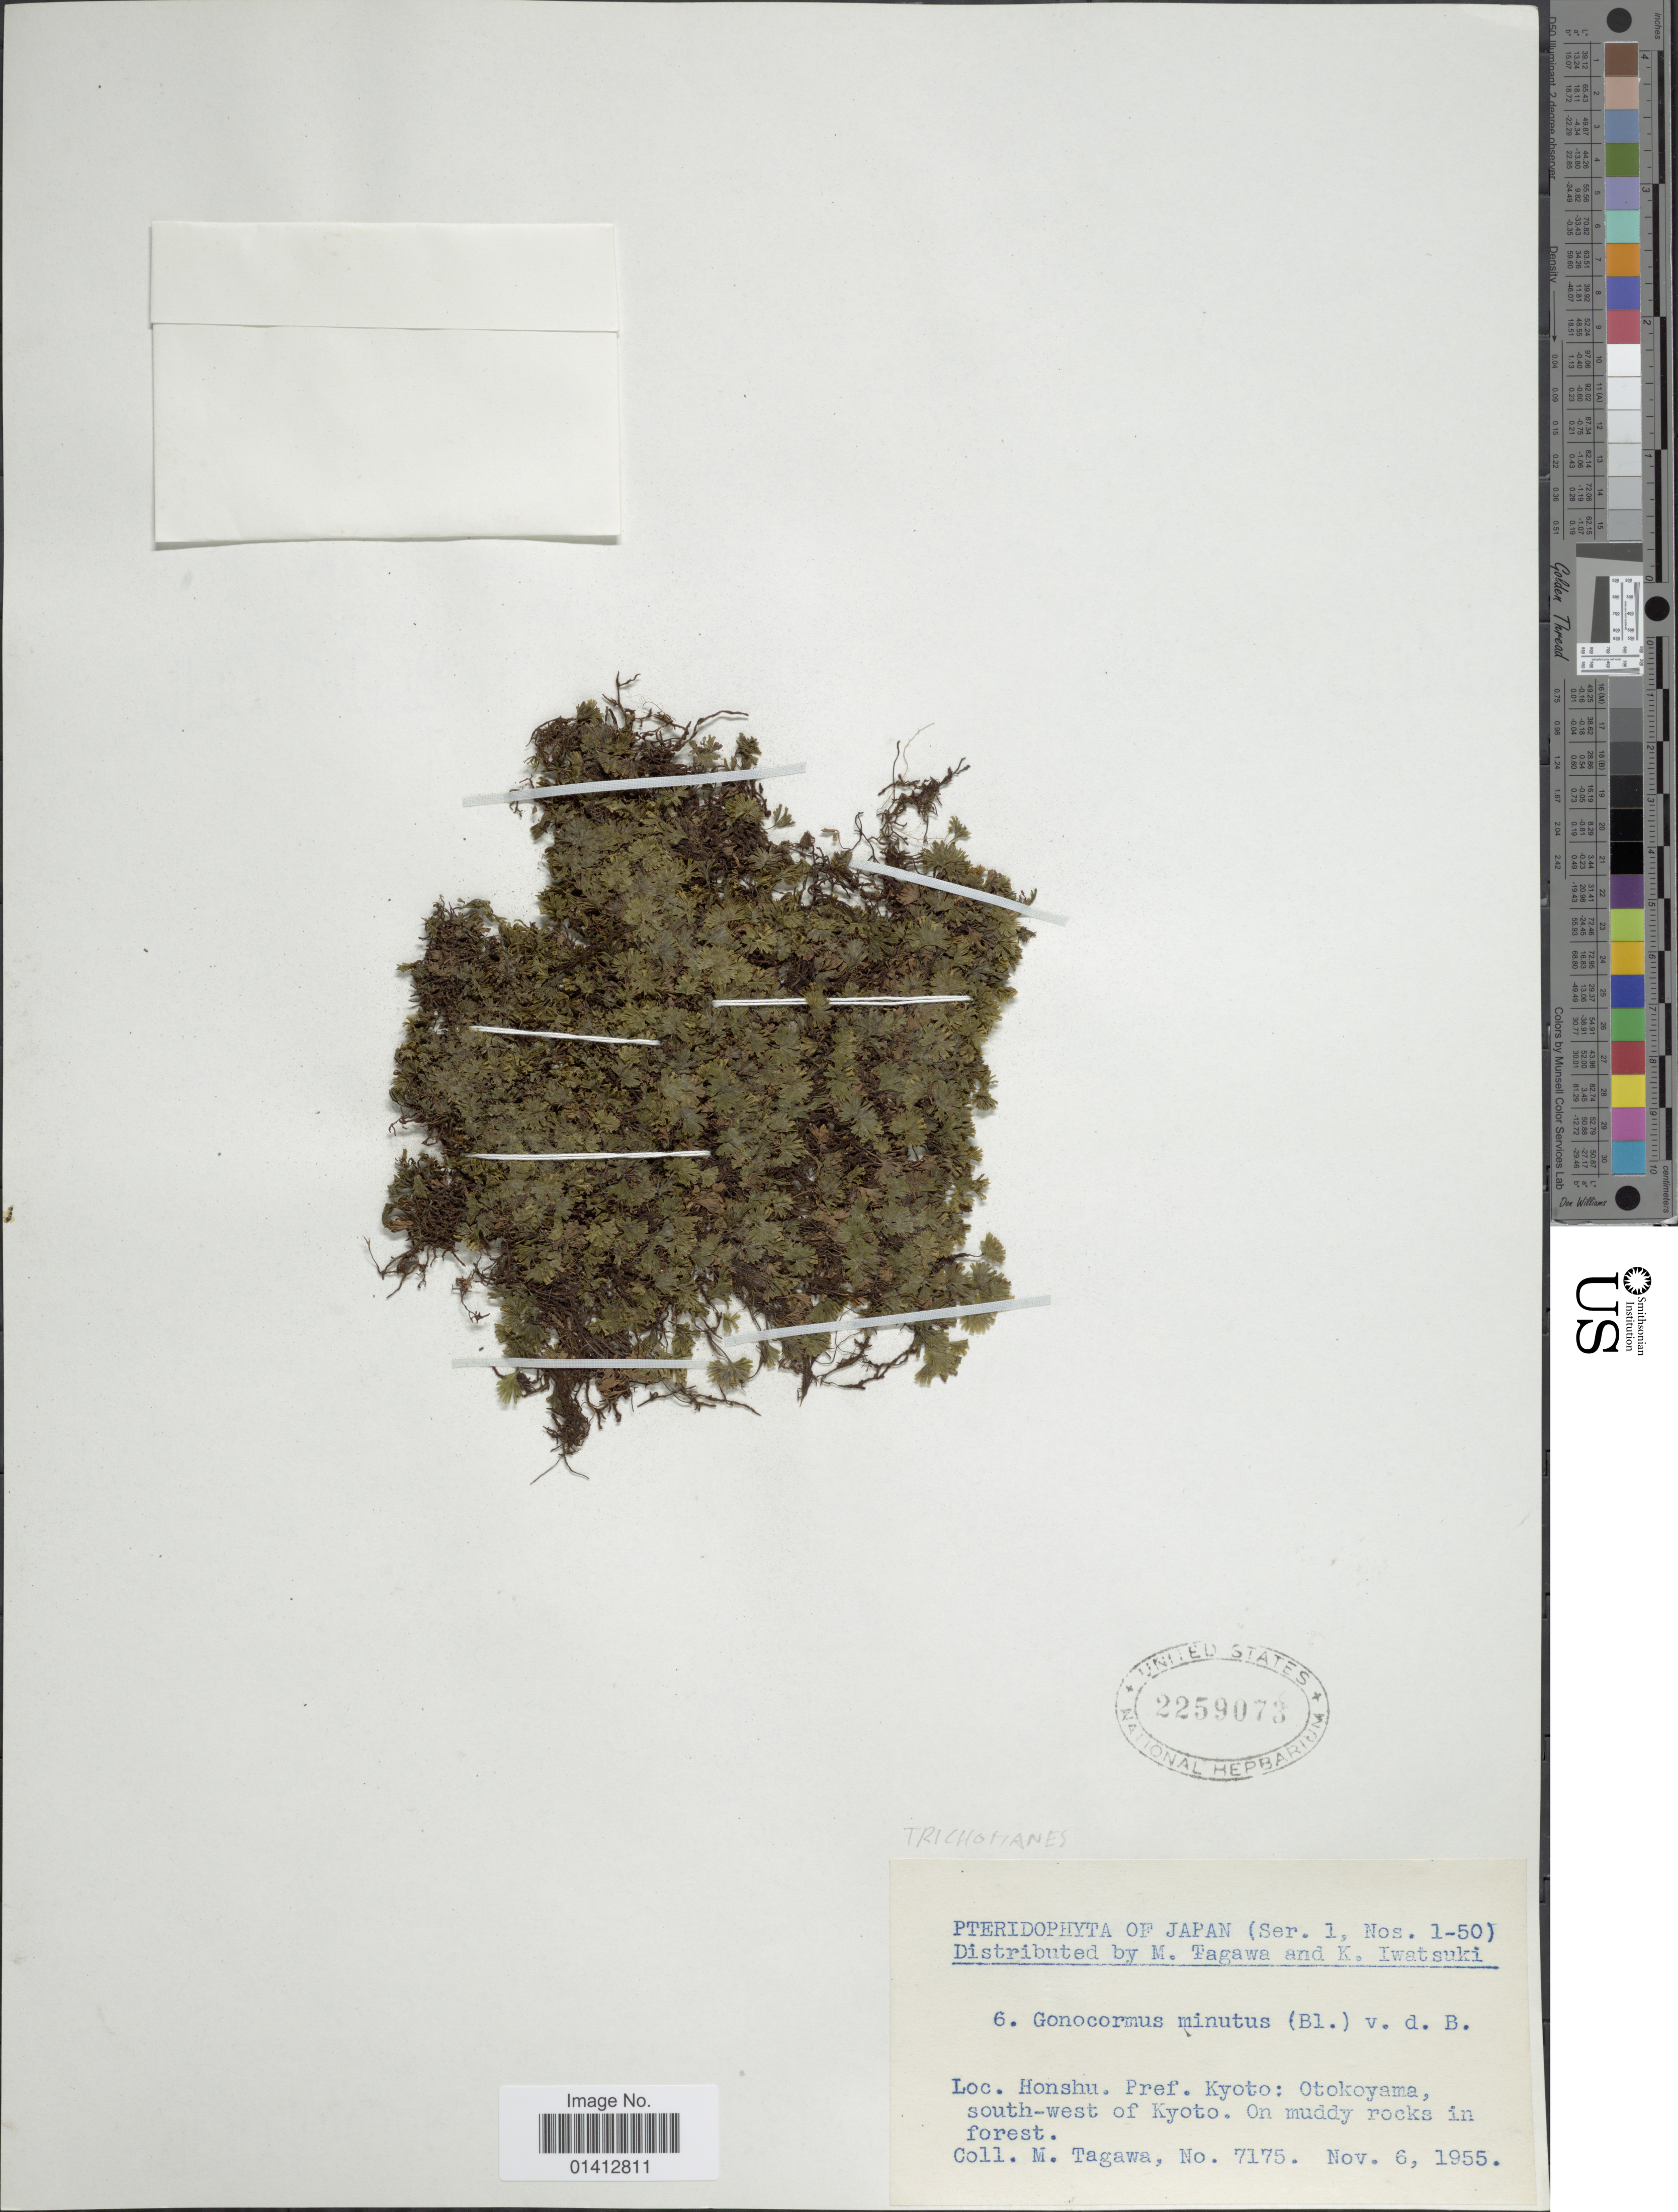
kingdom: Plantae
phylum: Tracheophyta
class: Polypodiopsida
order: Hymenophyllales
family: Hymenophyllaceae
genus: Crepidomanes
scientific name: Crepidomanes minutum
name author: (Blume) K. Iwats.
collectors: M. Tagawa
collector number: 7175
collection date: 1955-11-06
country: Japan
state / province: Kyoto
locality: Honshu. Pref Kyoto: otokoyama, south-west of Kyoto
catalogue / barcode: US 2259073